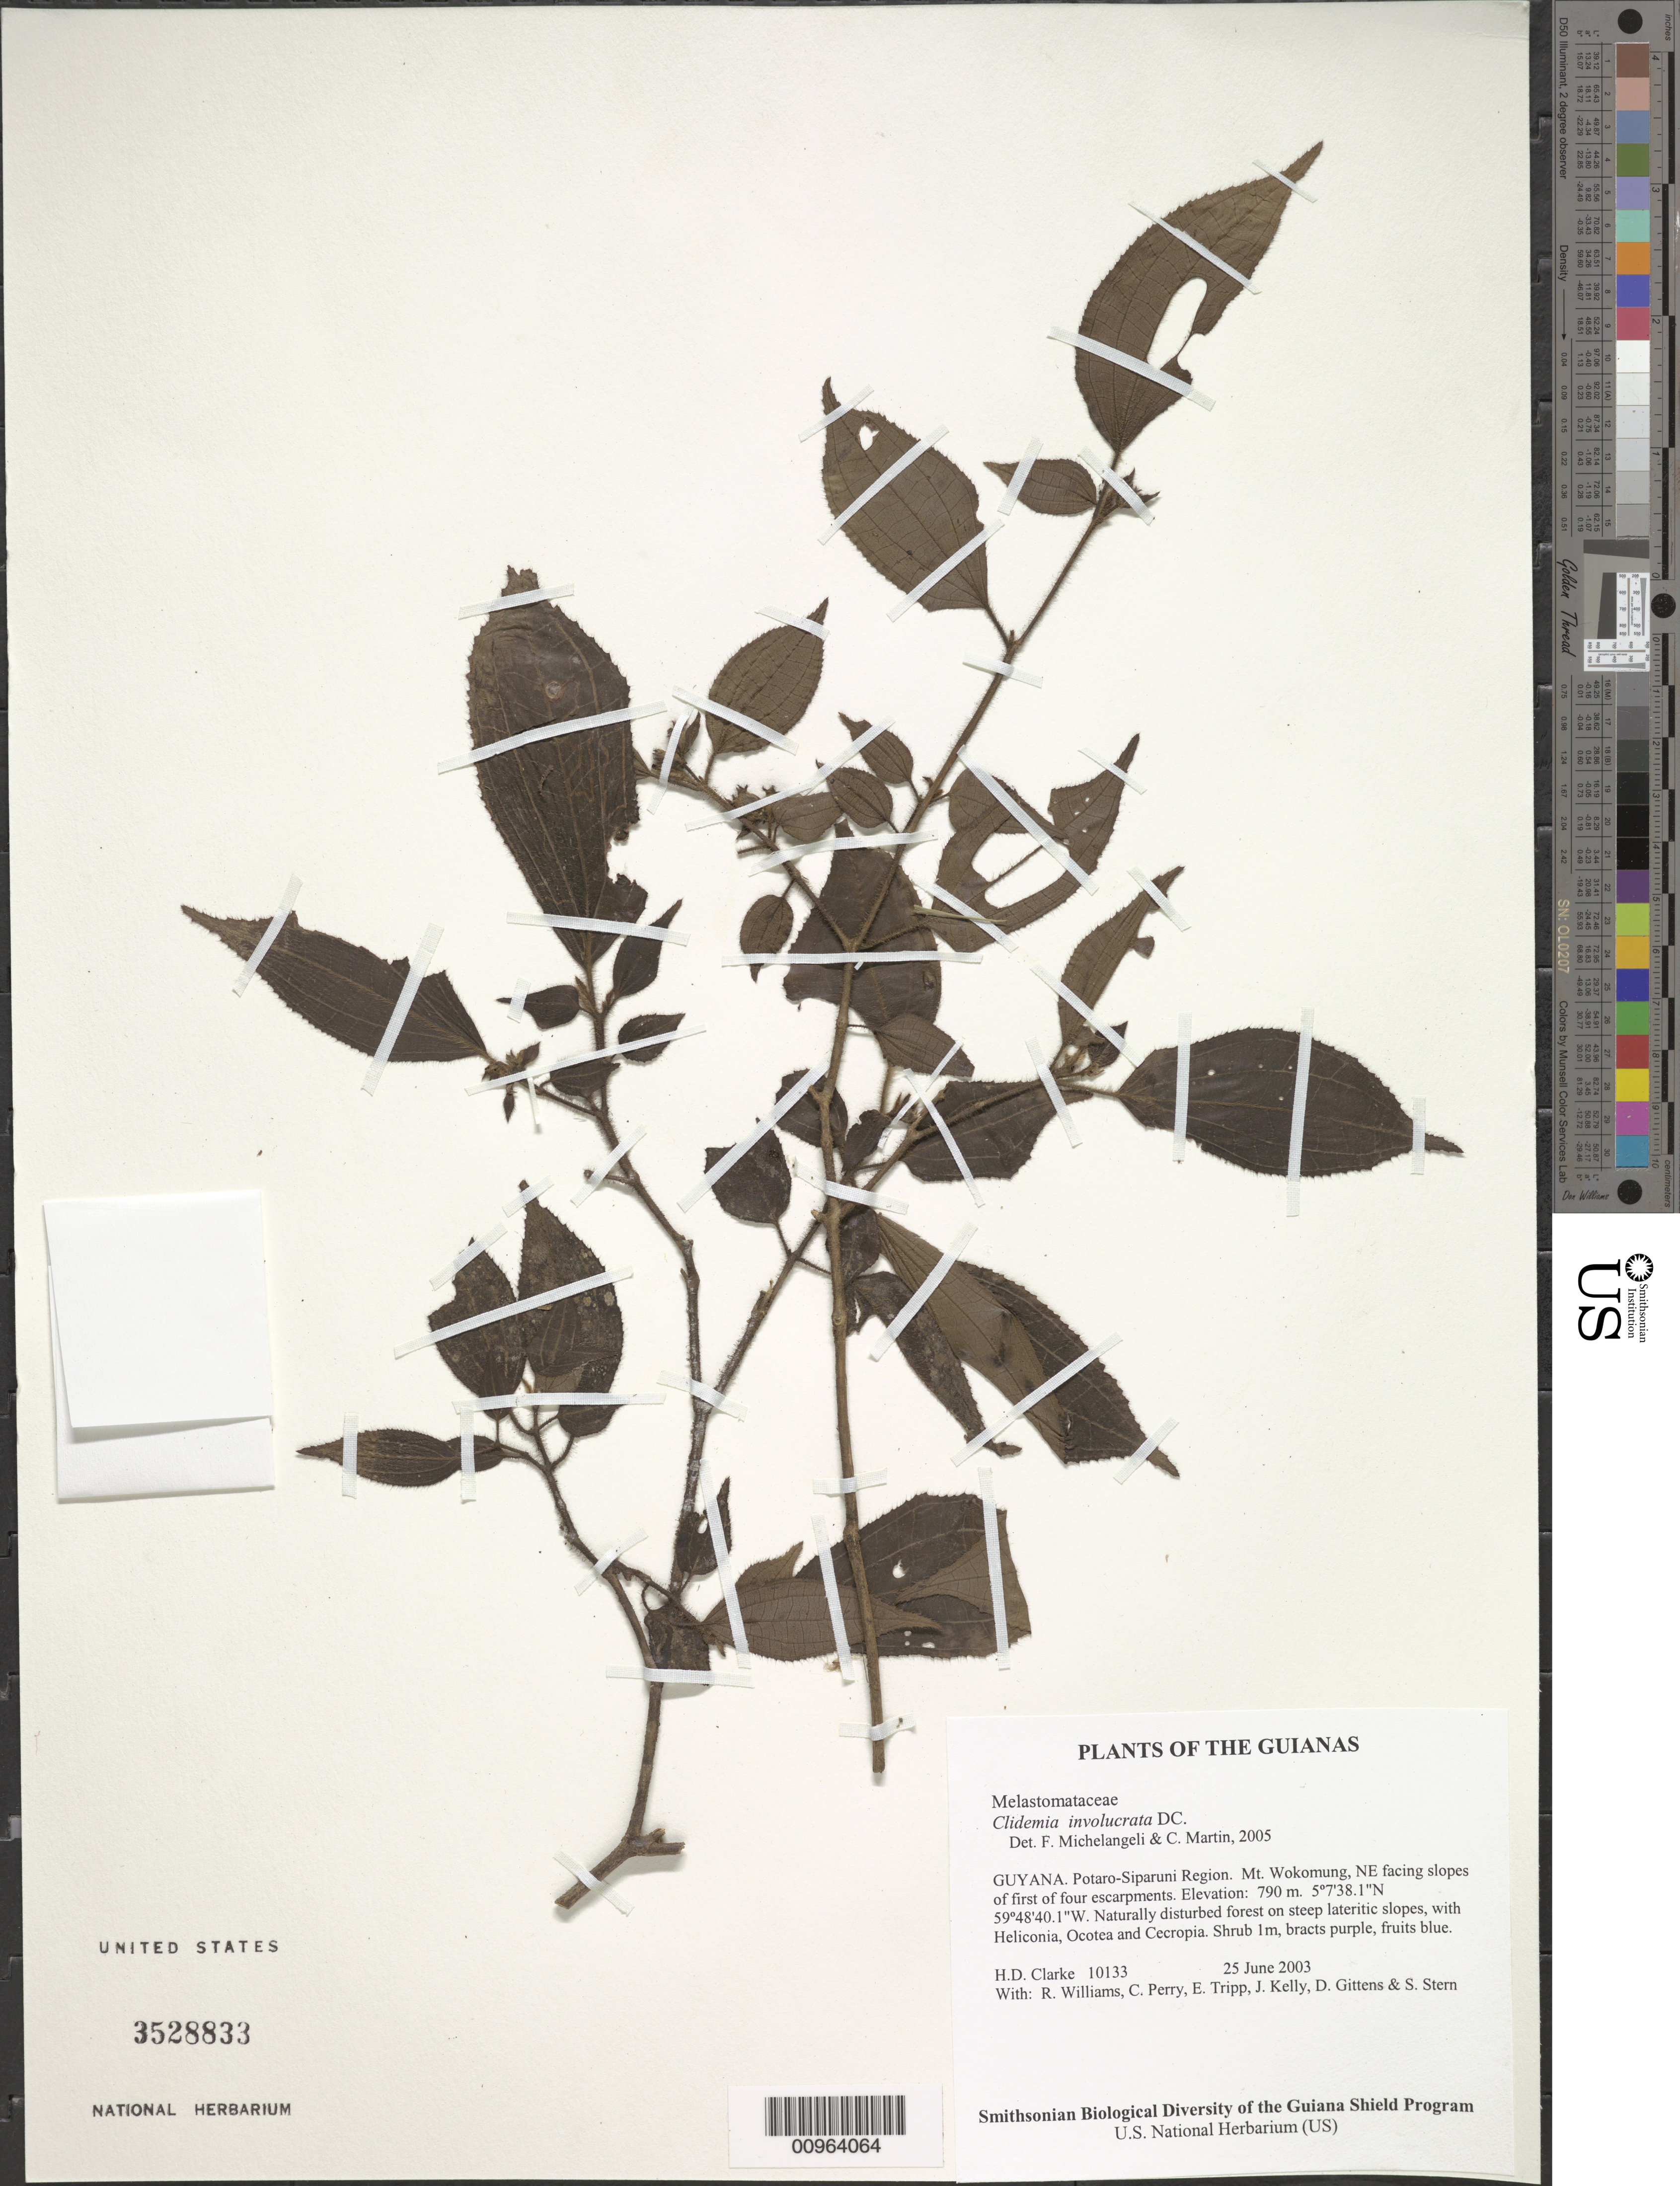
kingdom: Plantae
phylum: Tracheophyta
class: Magnoliopsida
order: Myrtales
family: Melastomataceae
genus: Clidemia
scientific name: Clidemia involucrata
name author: DC.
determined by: Michelangeli, F. A.; Martin, C.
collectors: H. D. Clarke, R. Williams, C. Perry, E. Tripp, J. Kelly, D. Gittens & S. R. Stern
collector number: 10133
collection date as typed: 25 June 2003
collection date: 2003-06-25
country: Guyana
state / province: Potaro-Siparuni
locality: Mt. Wokomung, NE facing slopes of first of four escarpments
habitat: Naturally disturbed forest on steep lateritic slopes, with Heliconia, Ocotea and Cecropia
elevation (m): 790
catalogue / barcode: US 3528833